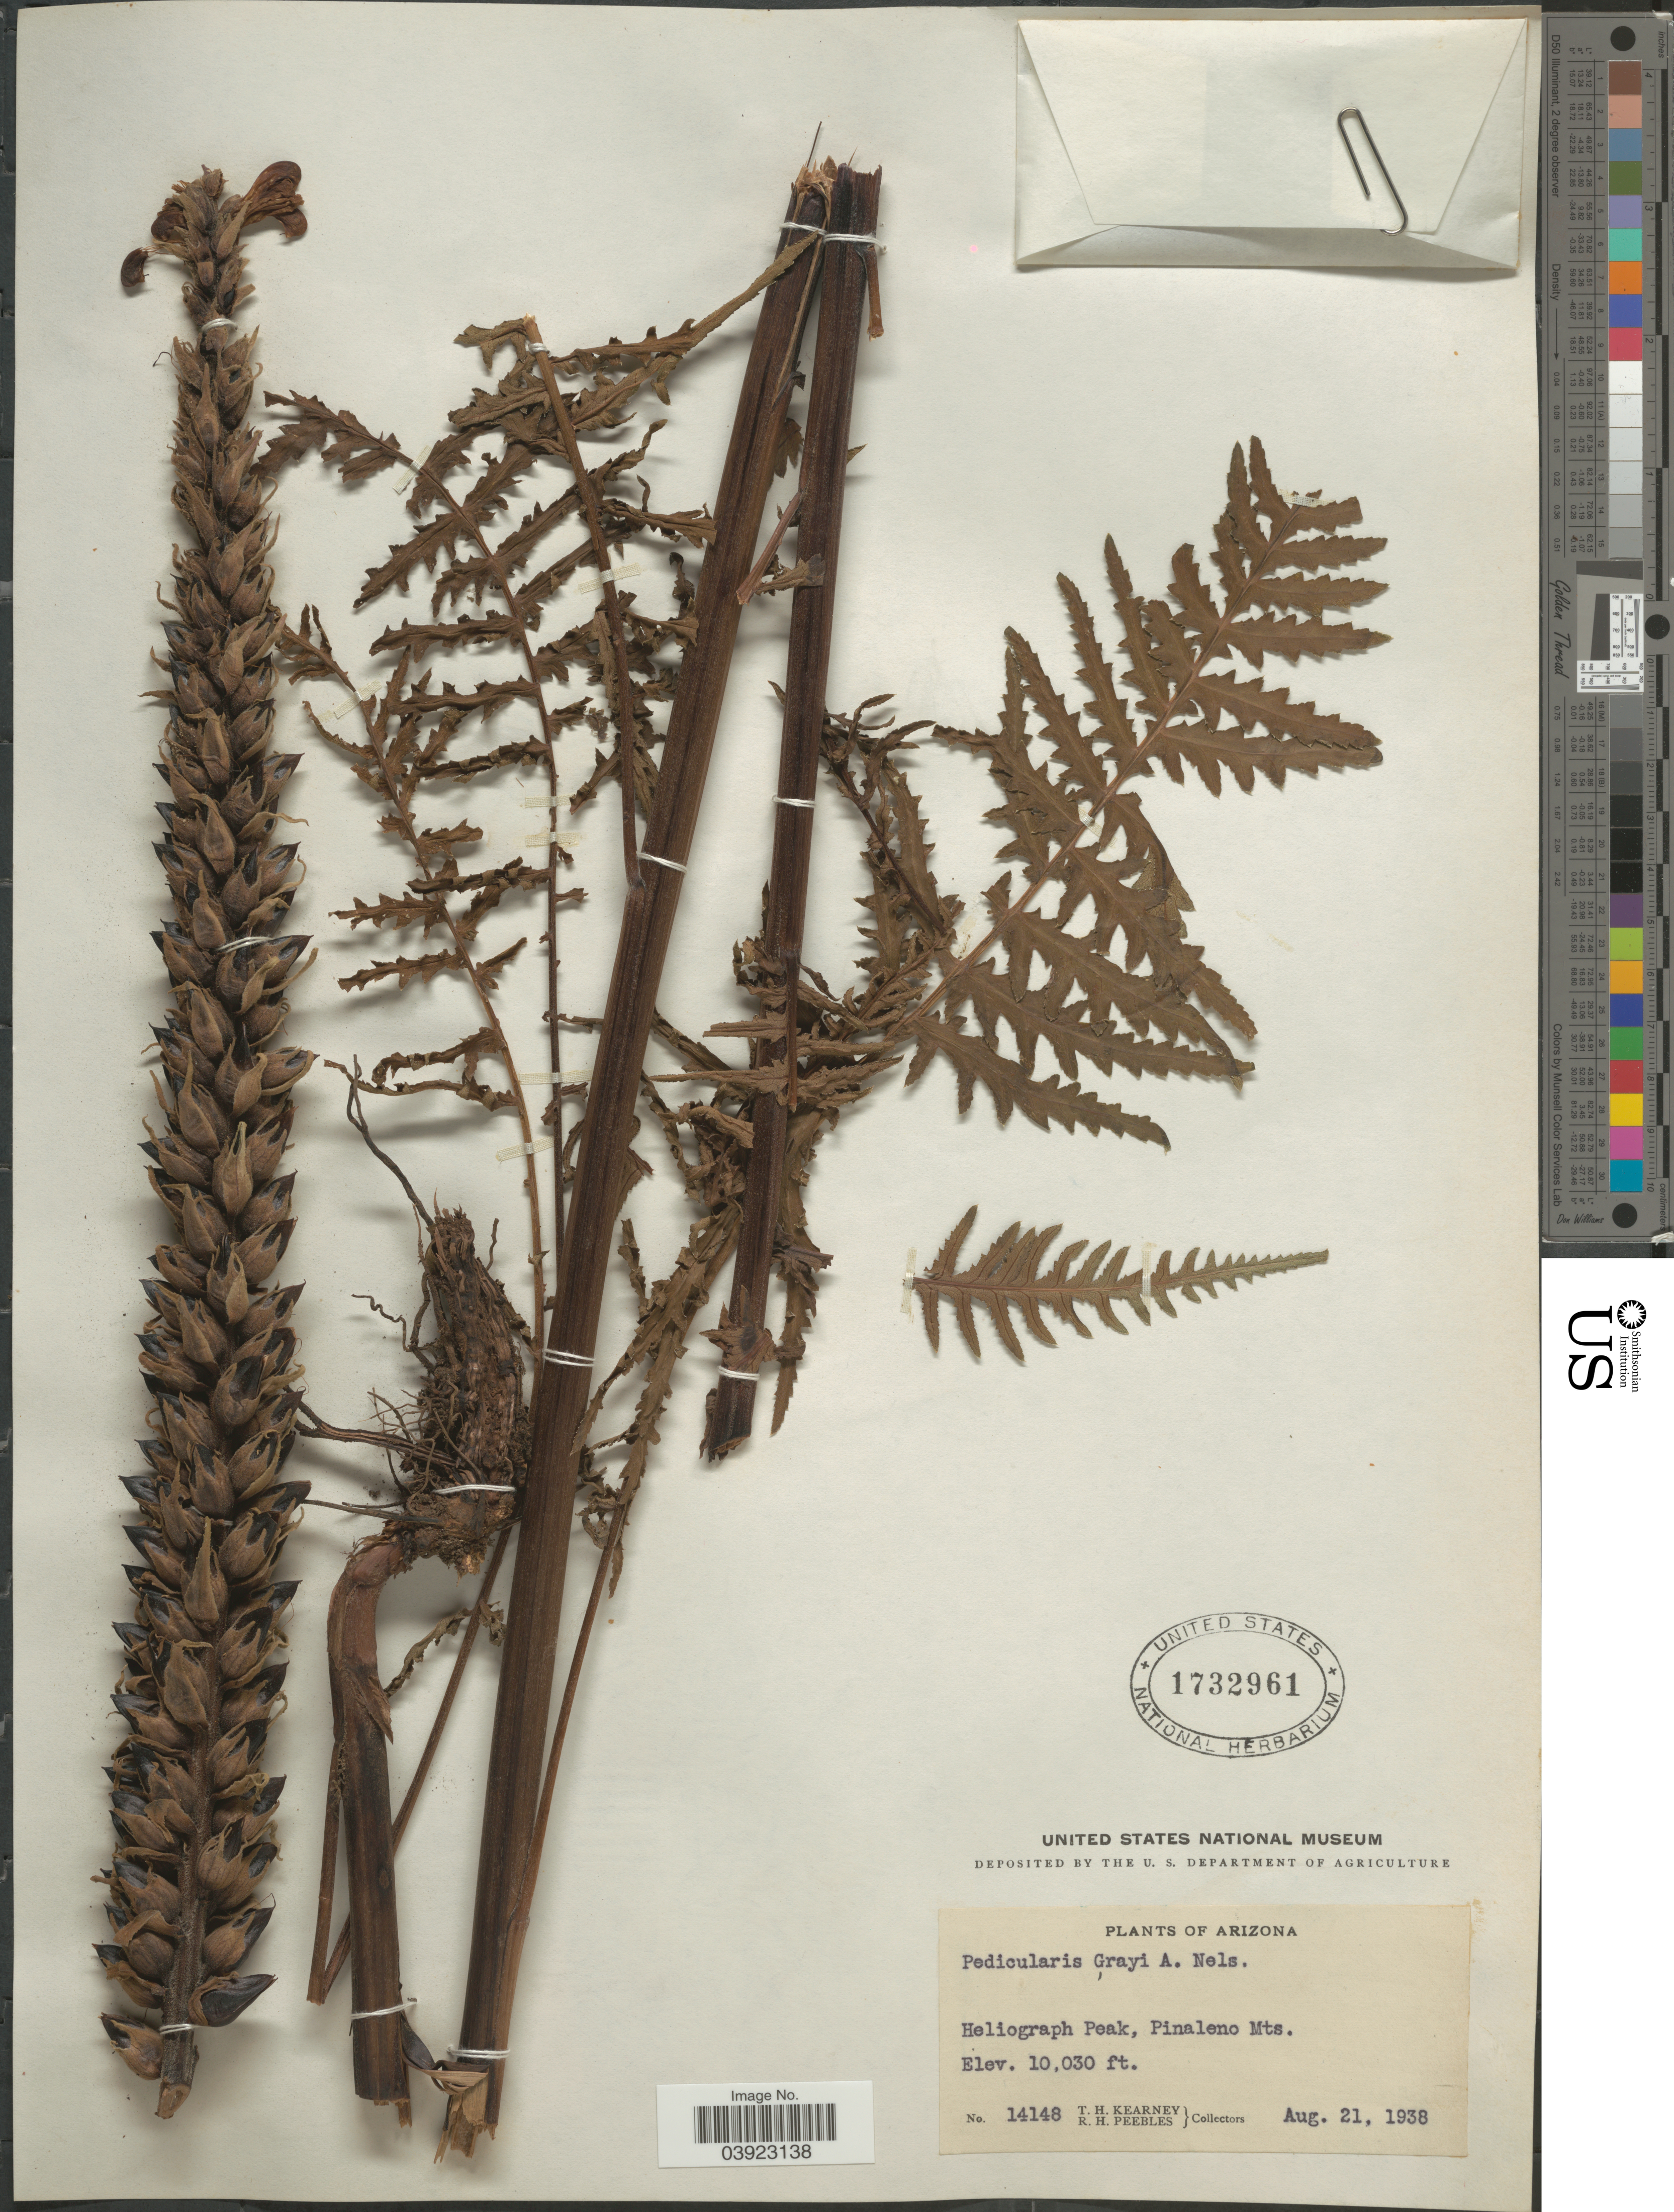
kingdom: Plantae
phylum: Tracheophyta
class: Magnoliopsida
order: Lamiales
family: Orobanchaceae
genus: Pedicularis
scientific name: Pedicularis procera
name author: A. Gray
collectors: T. H. Kearney & R. H. Peebles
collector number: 14148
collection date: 1938-08-21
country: United States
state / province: Arizona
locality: Heliograph Peak, Pinaleno Mts.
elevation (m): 3057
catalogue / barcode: US 1732961